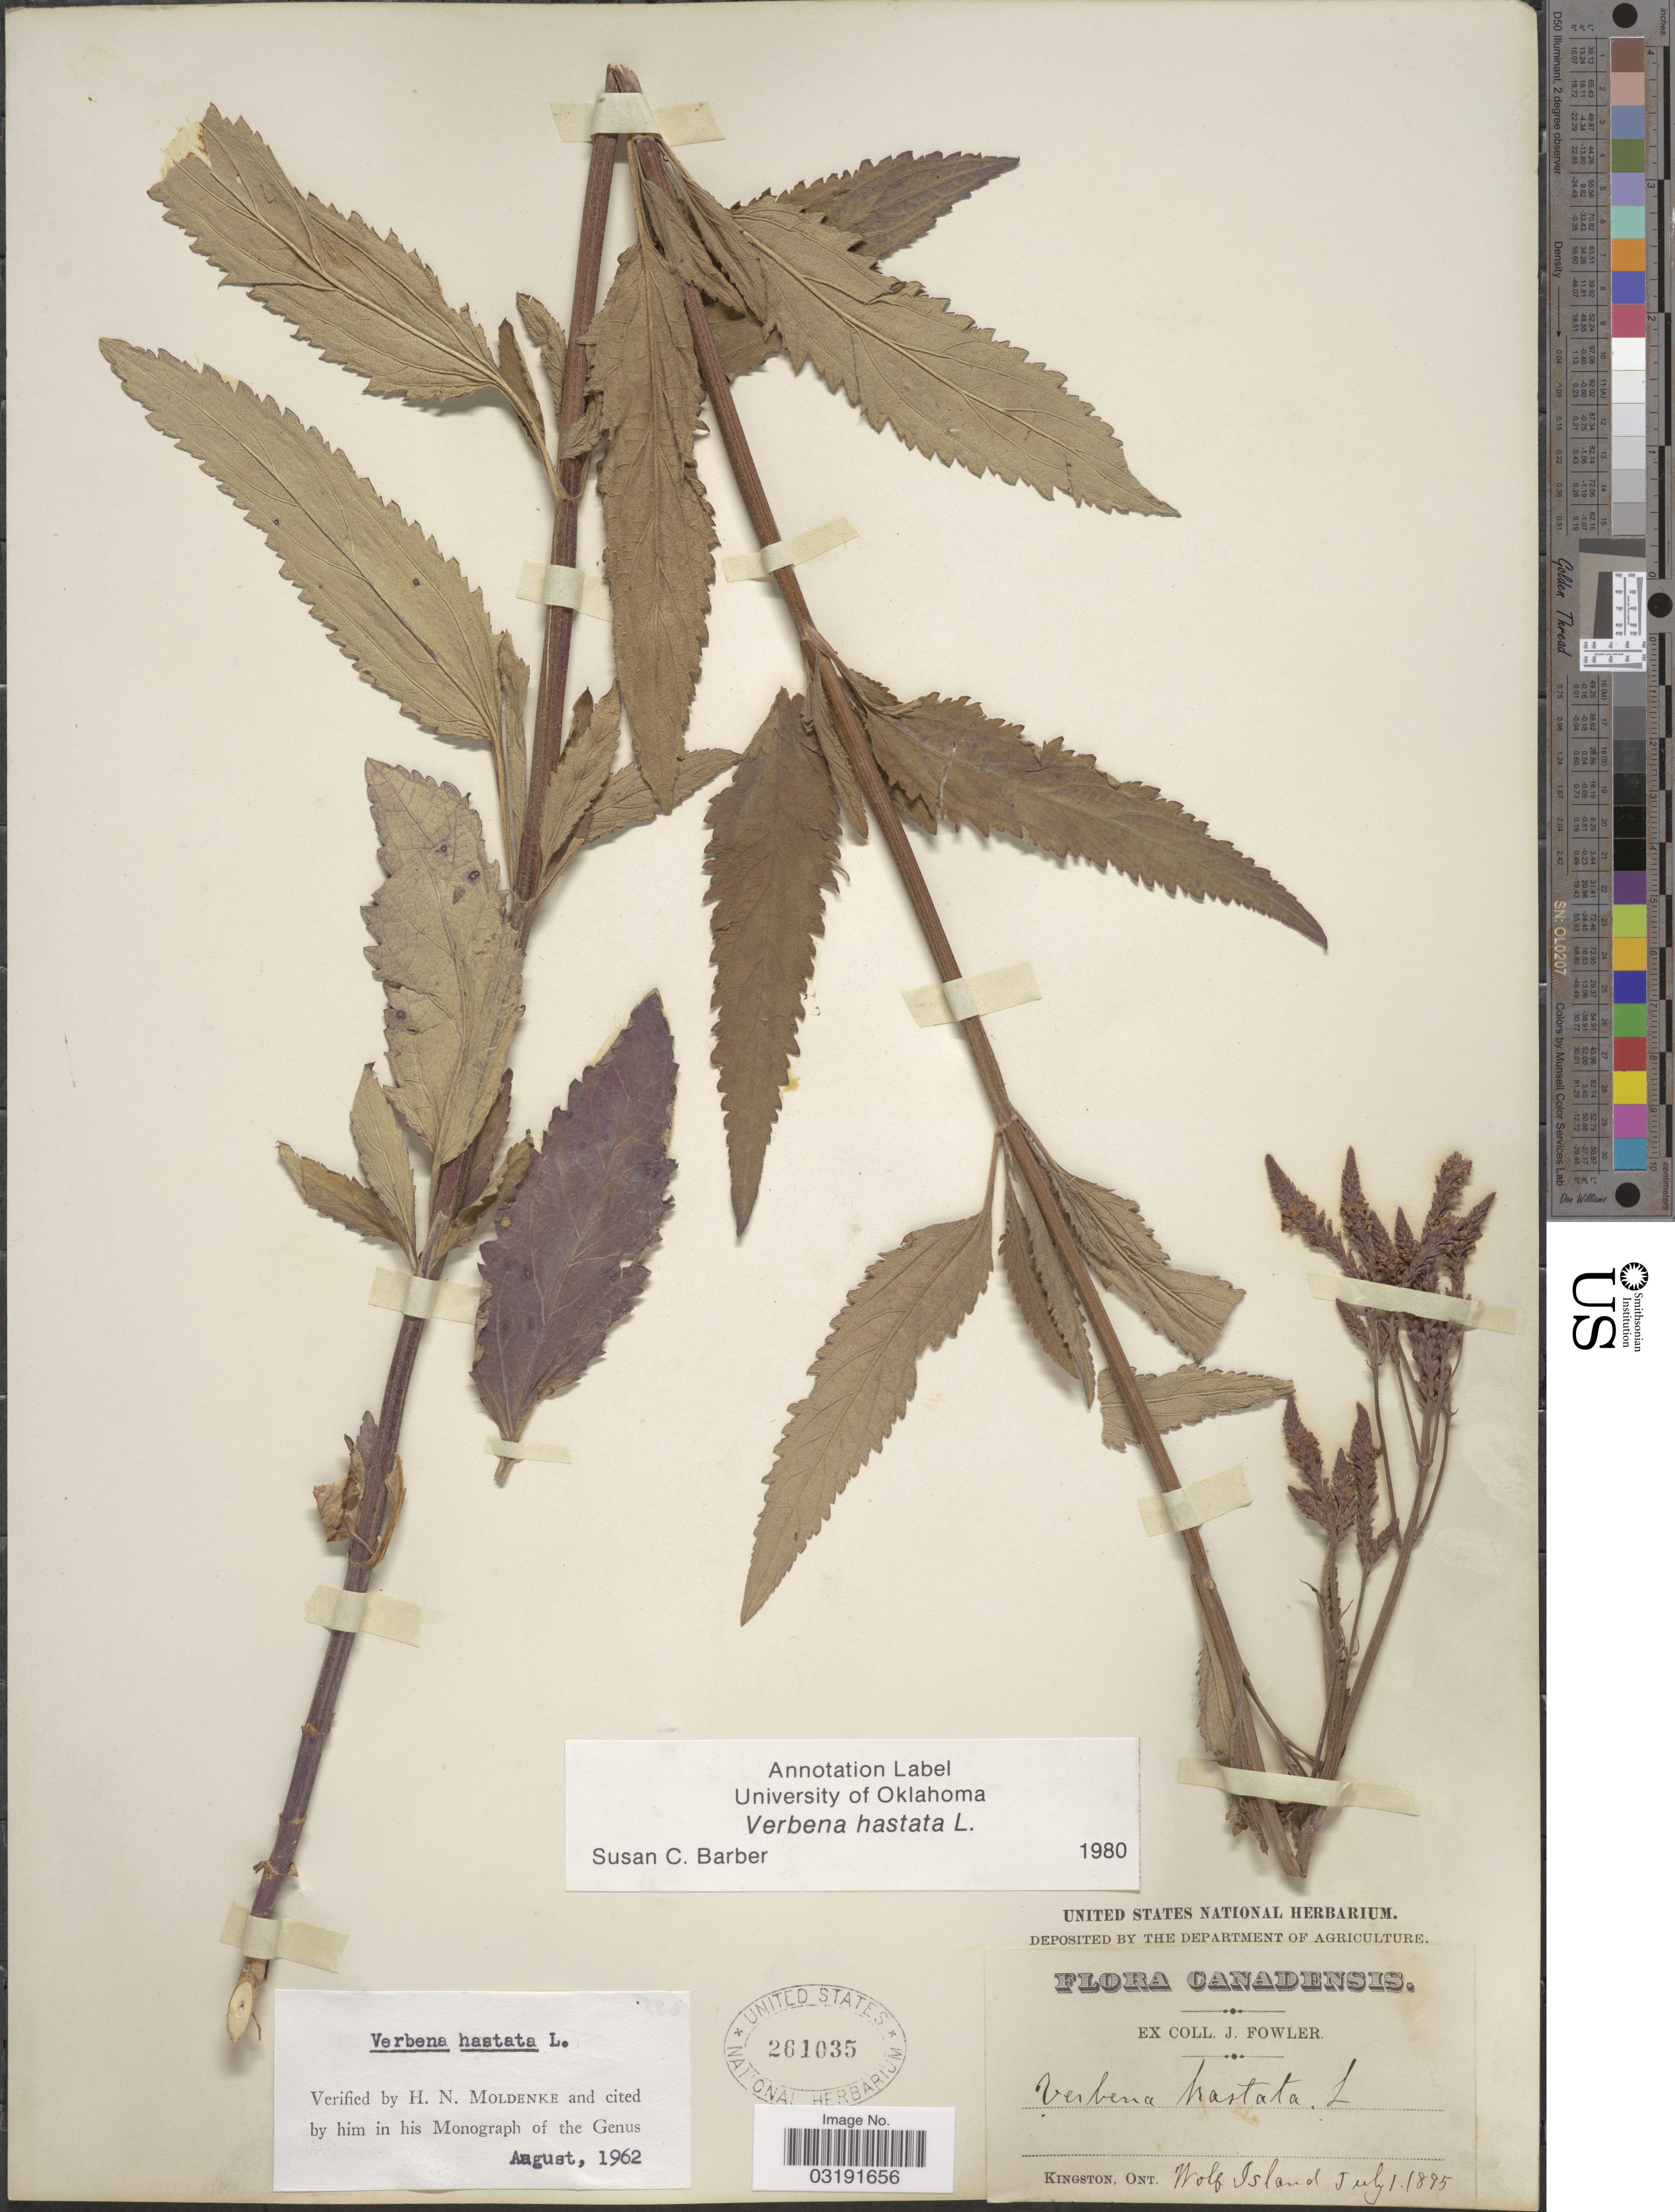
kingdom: Plantae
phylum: Tracheophyta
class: Magnoliopsida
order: Lamiales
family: Verbenaceae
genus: Verbena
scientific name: Verbena hastata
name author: L.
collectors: J. Fowler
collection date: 1895-07-01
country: Canada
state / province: Ontario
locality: Wolf Island.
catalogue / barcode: US 261035